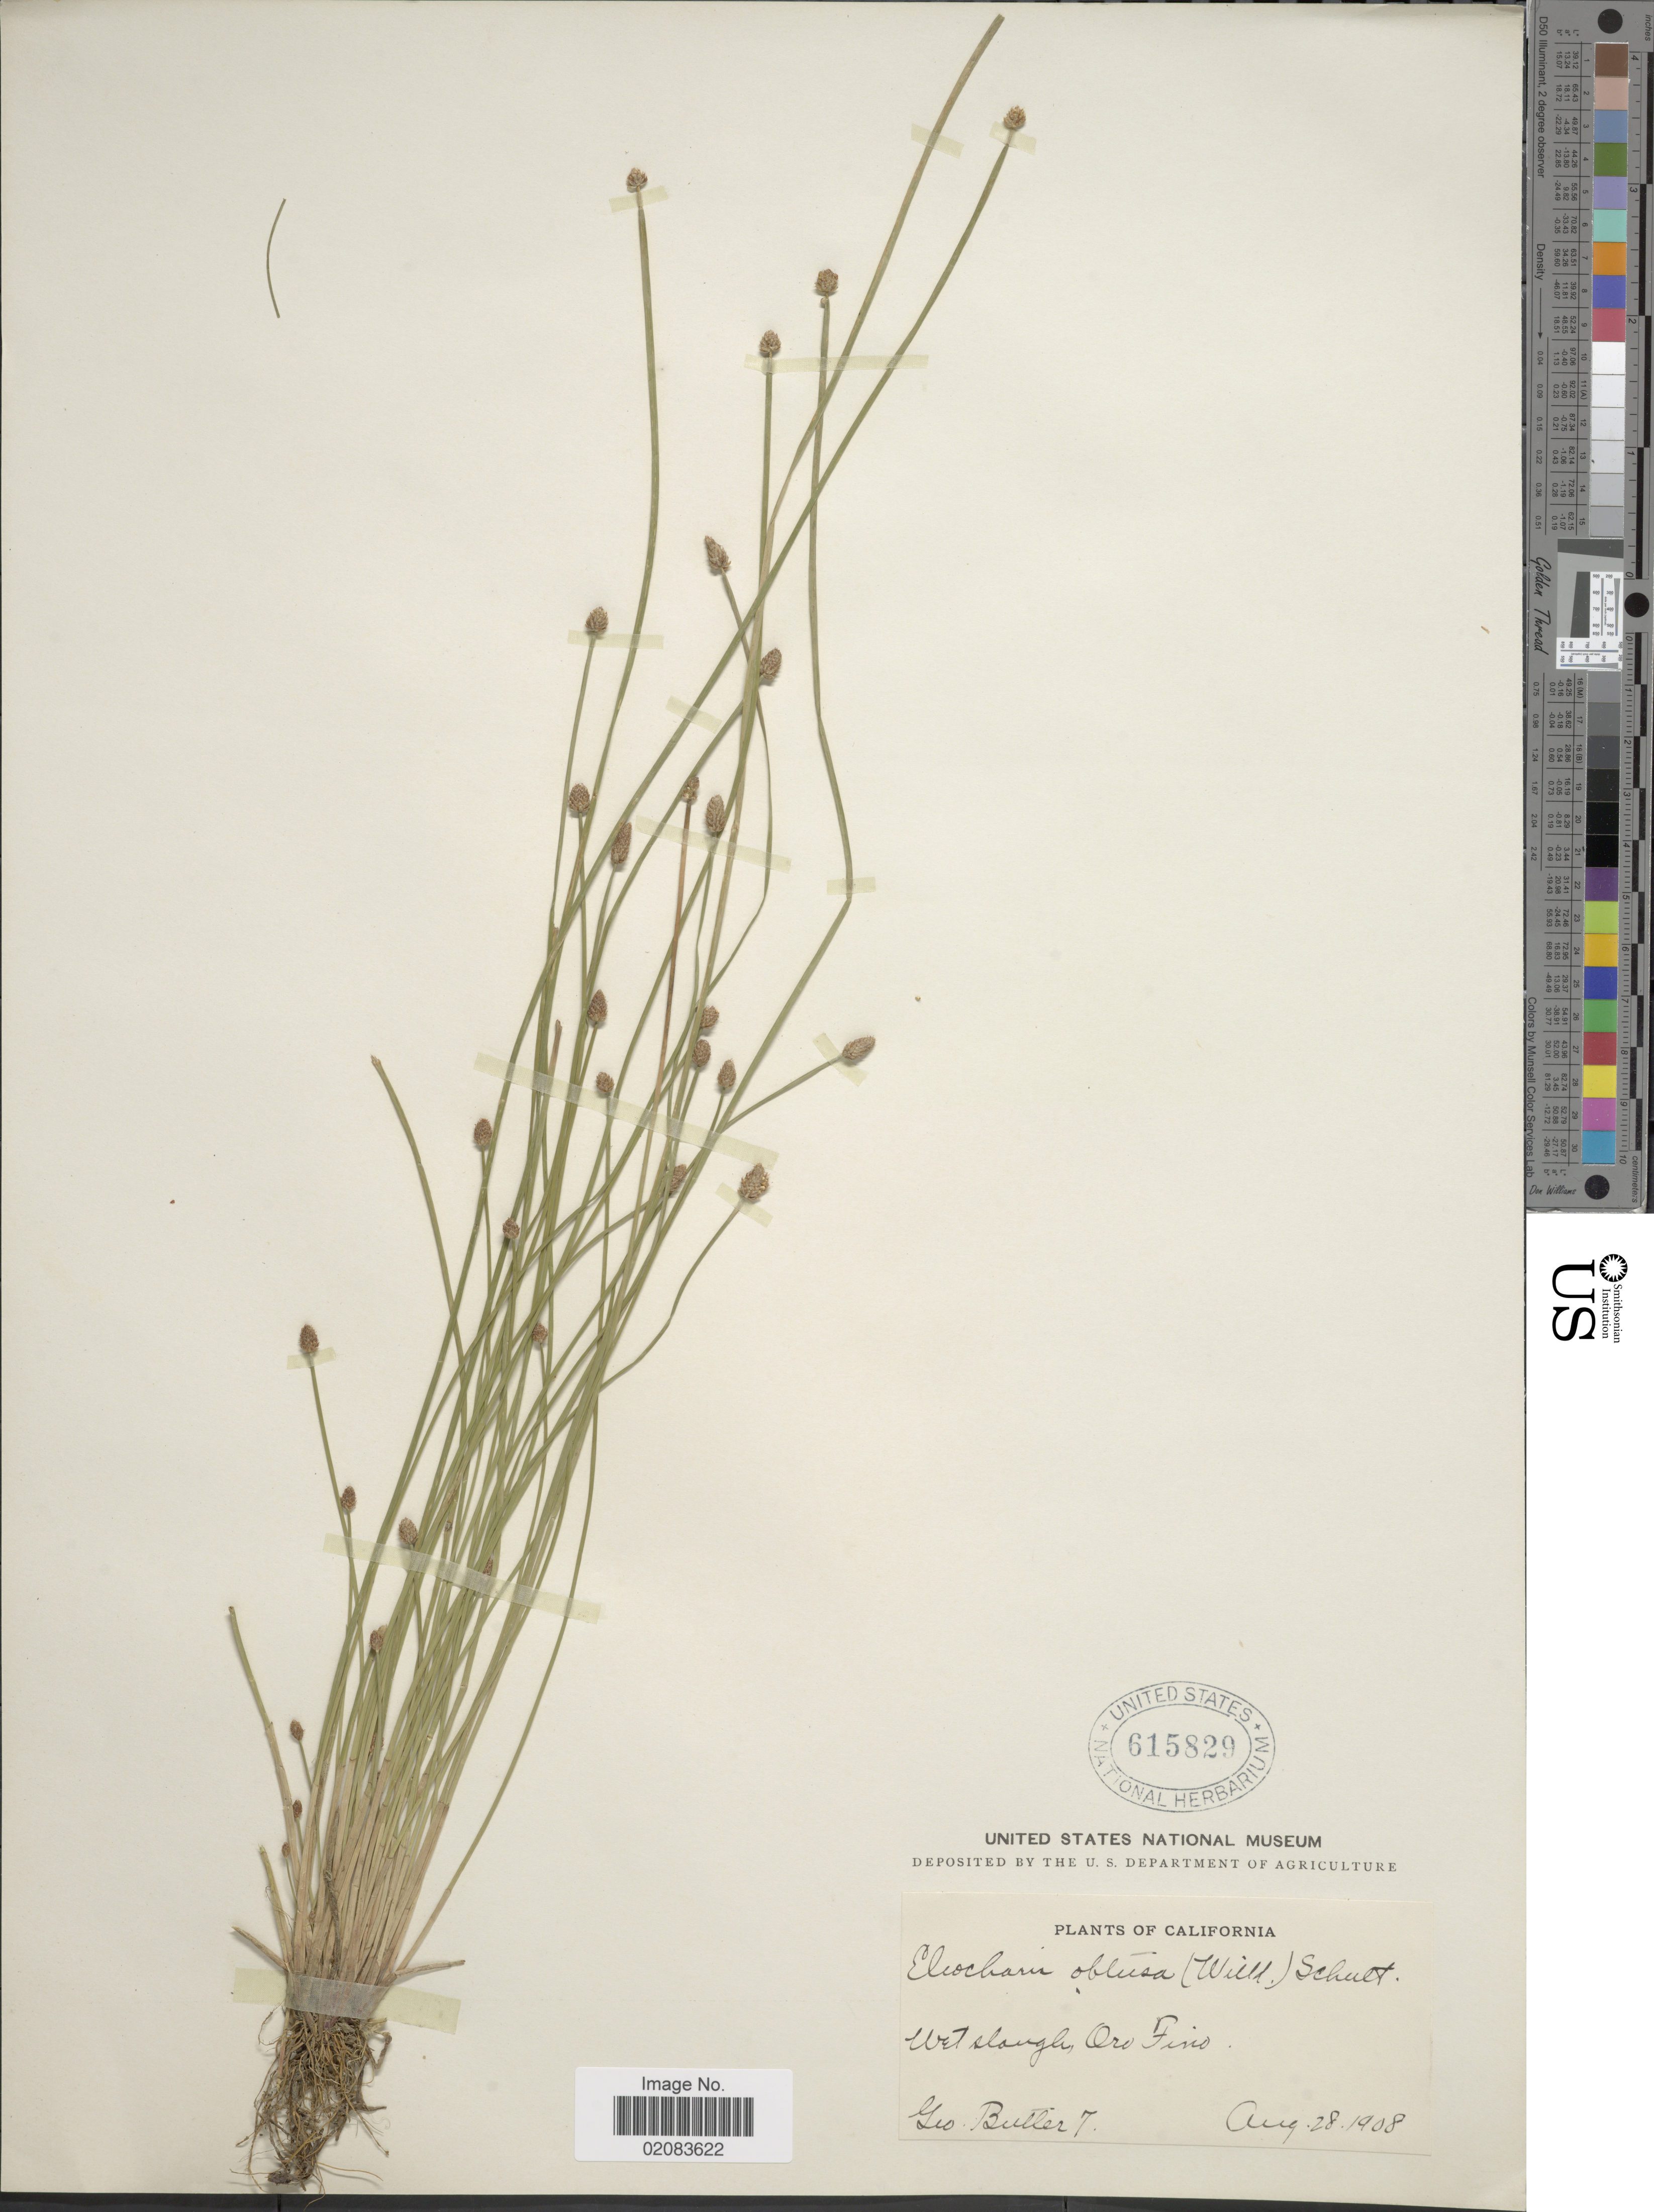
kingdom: Plantae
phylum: Tracheophyta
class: Liliopsida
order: Poales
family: Cyperaceae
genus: Eleocharis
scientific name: Eleocharis obtusa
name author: (Willd.) Schult.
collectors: G. D. Butler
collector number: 7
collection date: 1908-08-28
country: United States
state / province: California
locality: Wet slough, Oro Fino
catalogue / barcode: US 615829